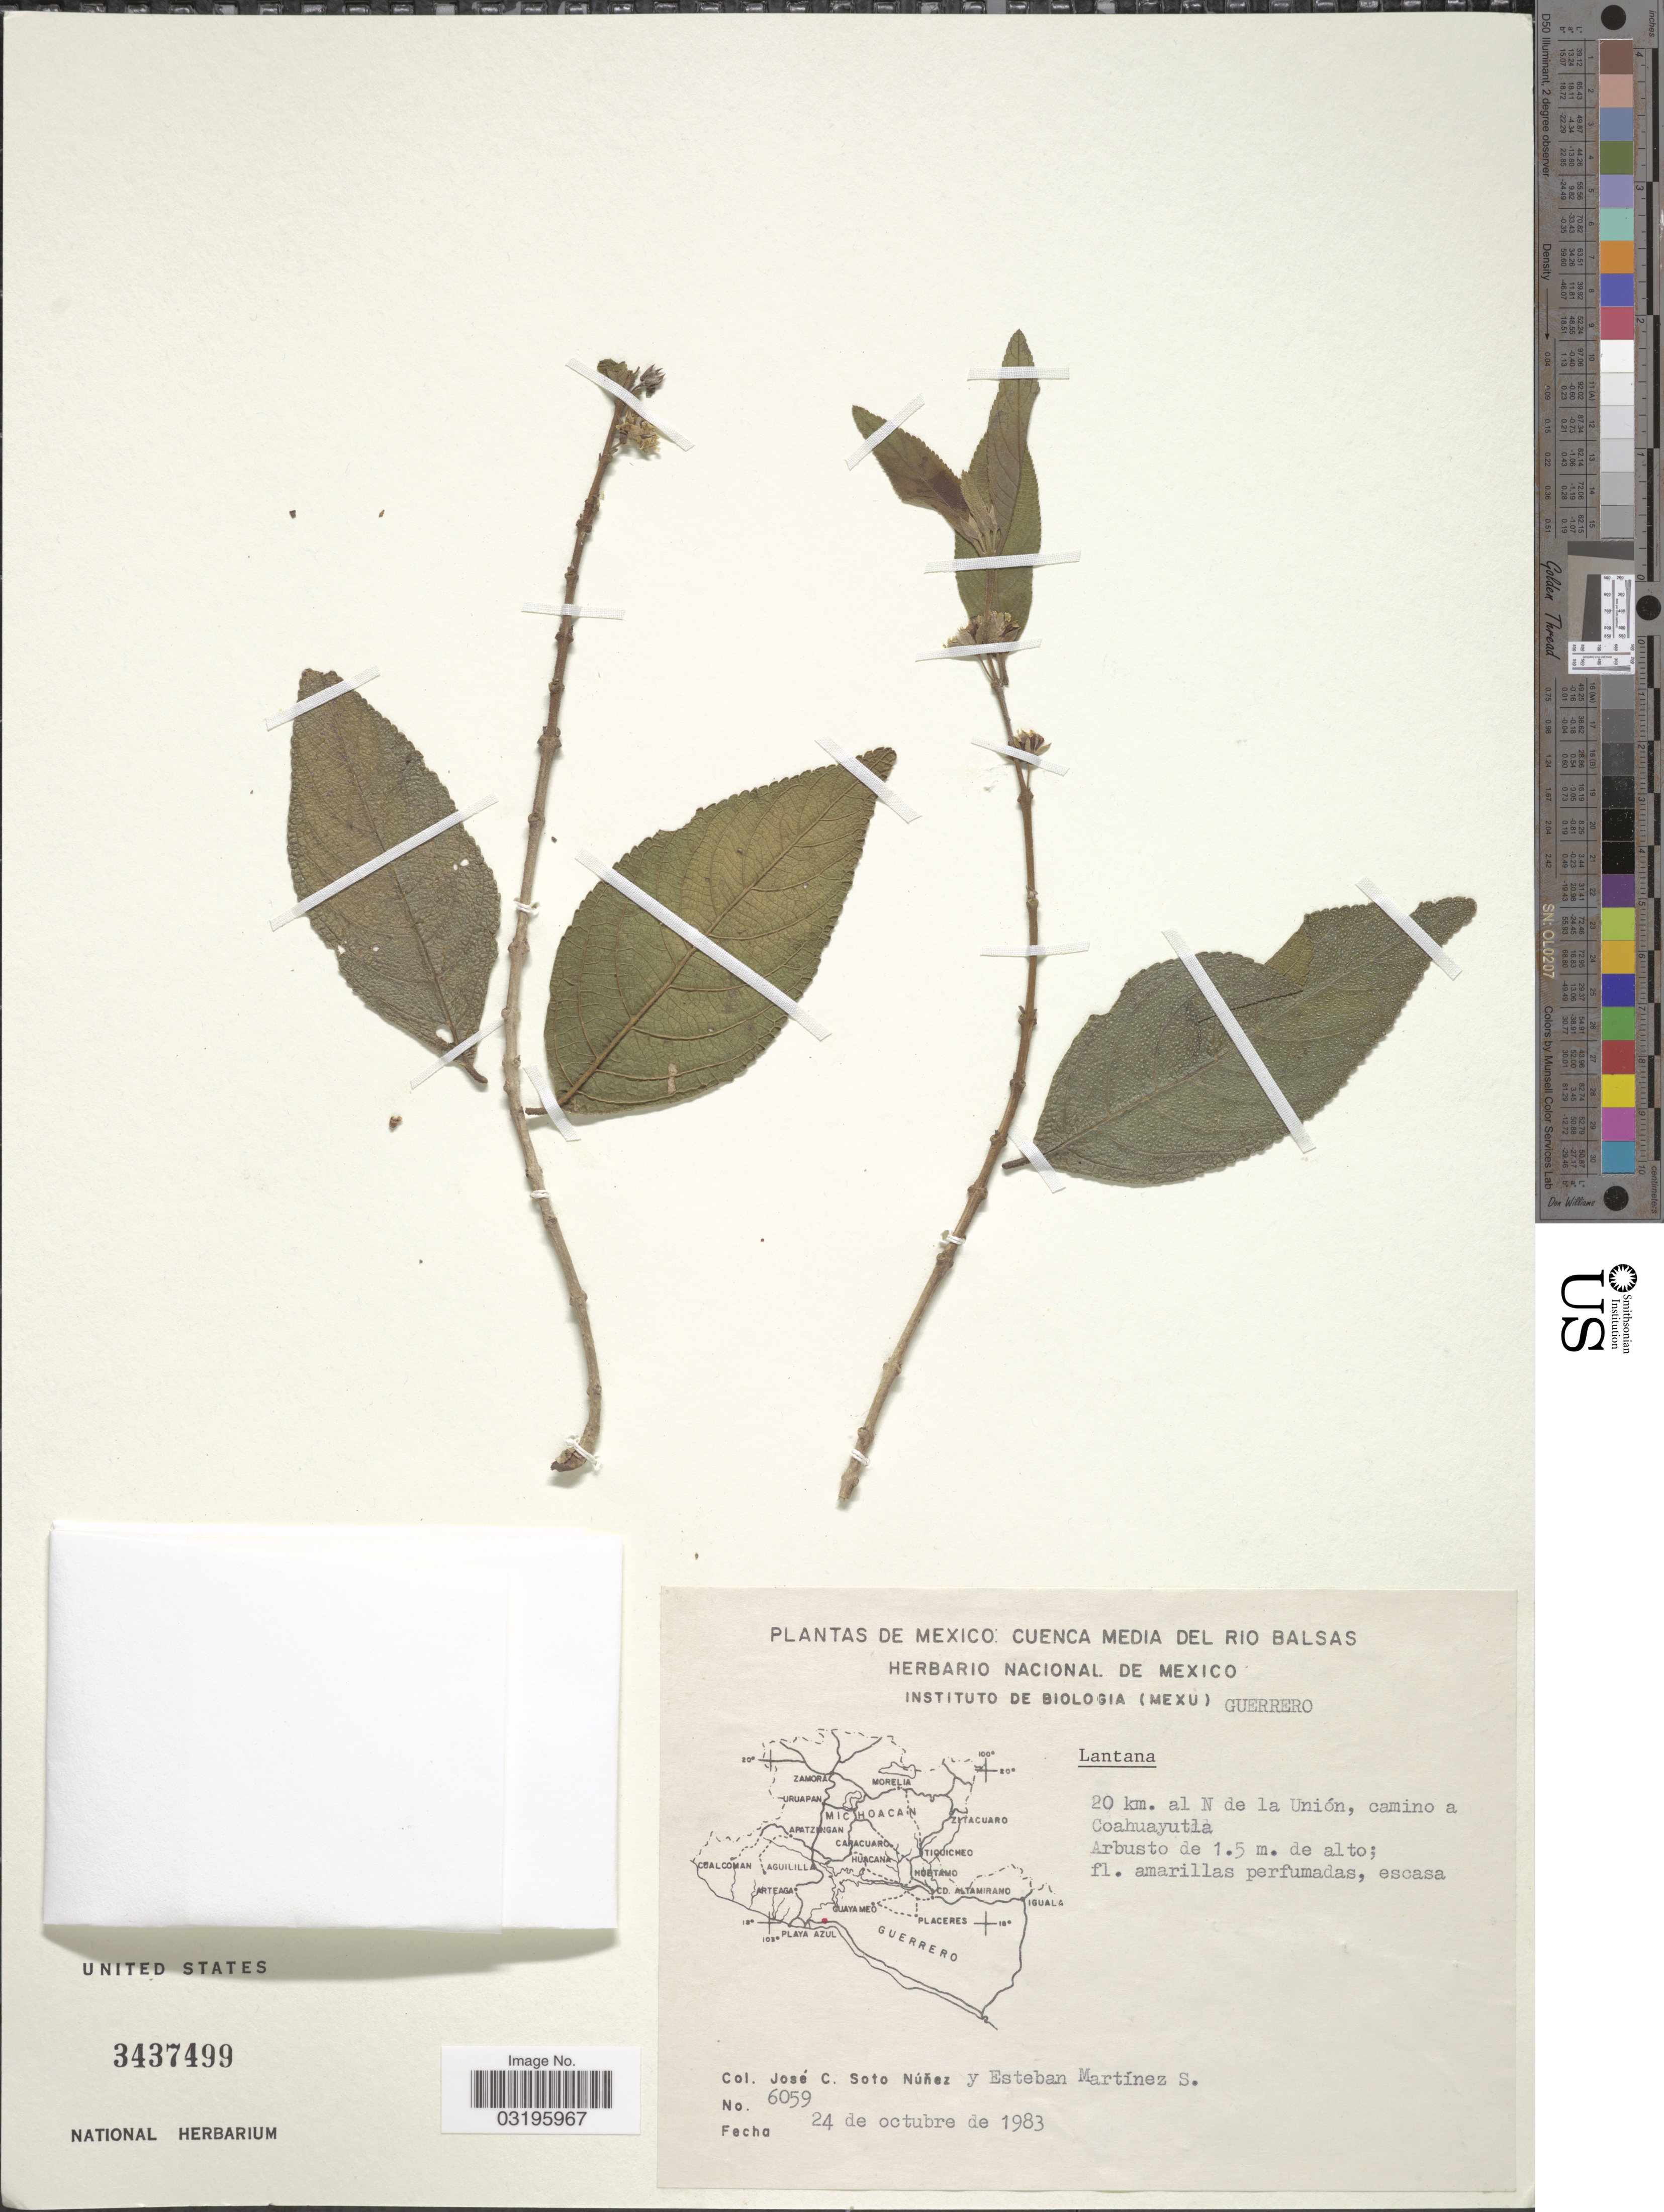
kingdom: Plantae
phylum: Tracheophyta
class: Magnoliopsida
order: Lamiales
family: Verbenaceae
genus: Lantana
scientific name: Lantana sp.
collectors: J. Soto & E. M. Martínez S.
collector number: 6059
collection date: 1983-10-24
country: Mexico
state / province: Guerrero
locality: Cuenca Media del Rio Balsas. 20 km. al N de la Unión, camino a Coahuayutla.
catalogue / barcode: US 3437499